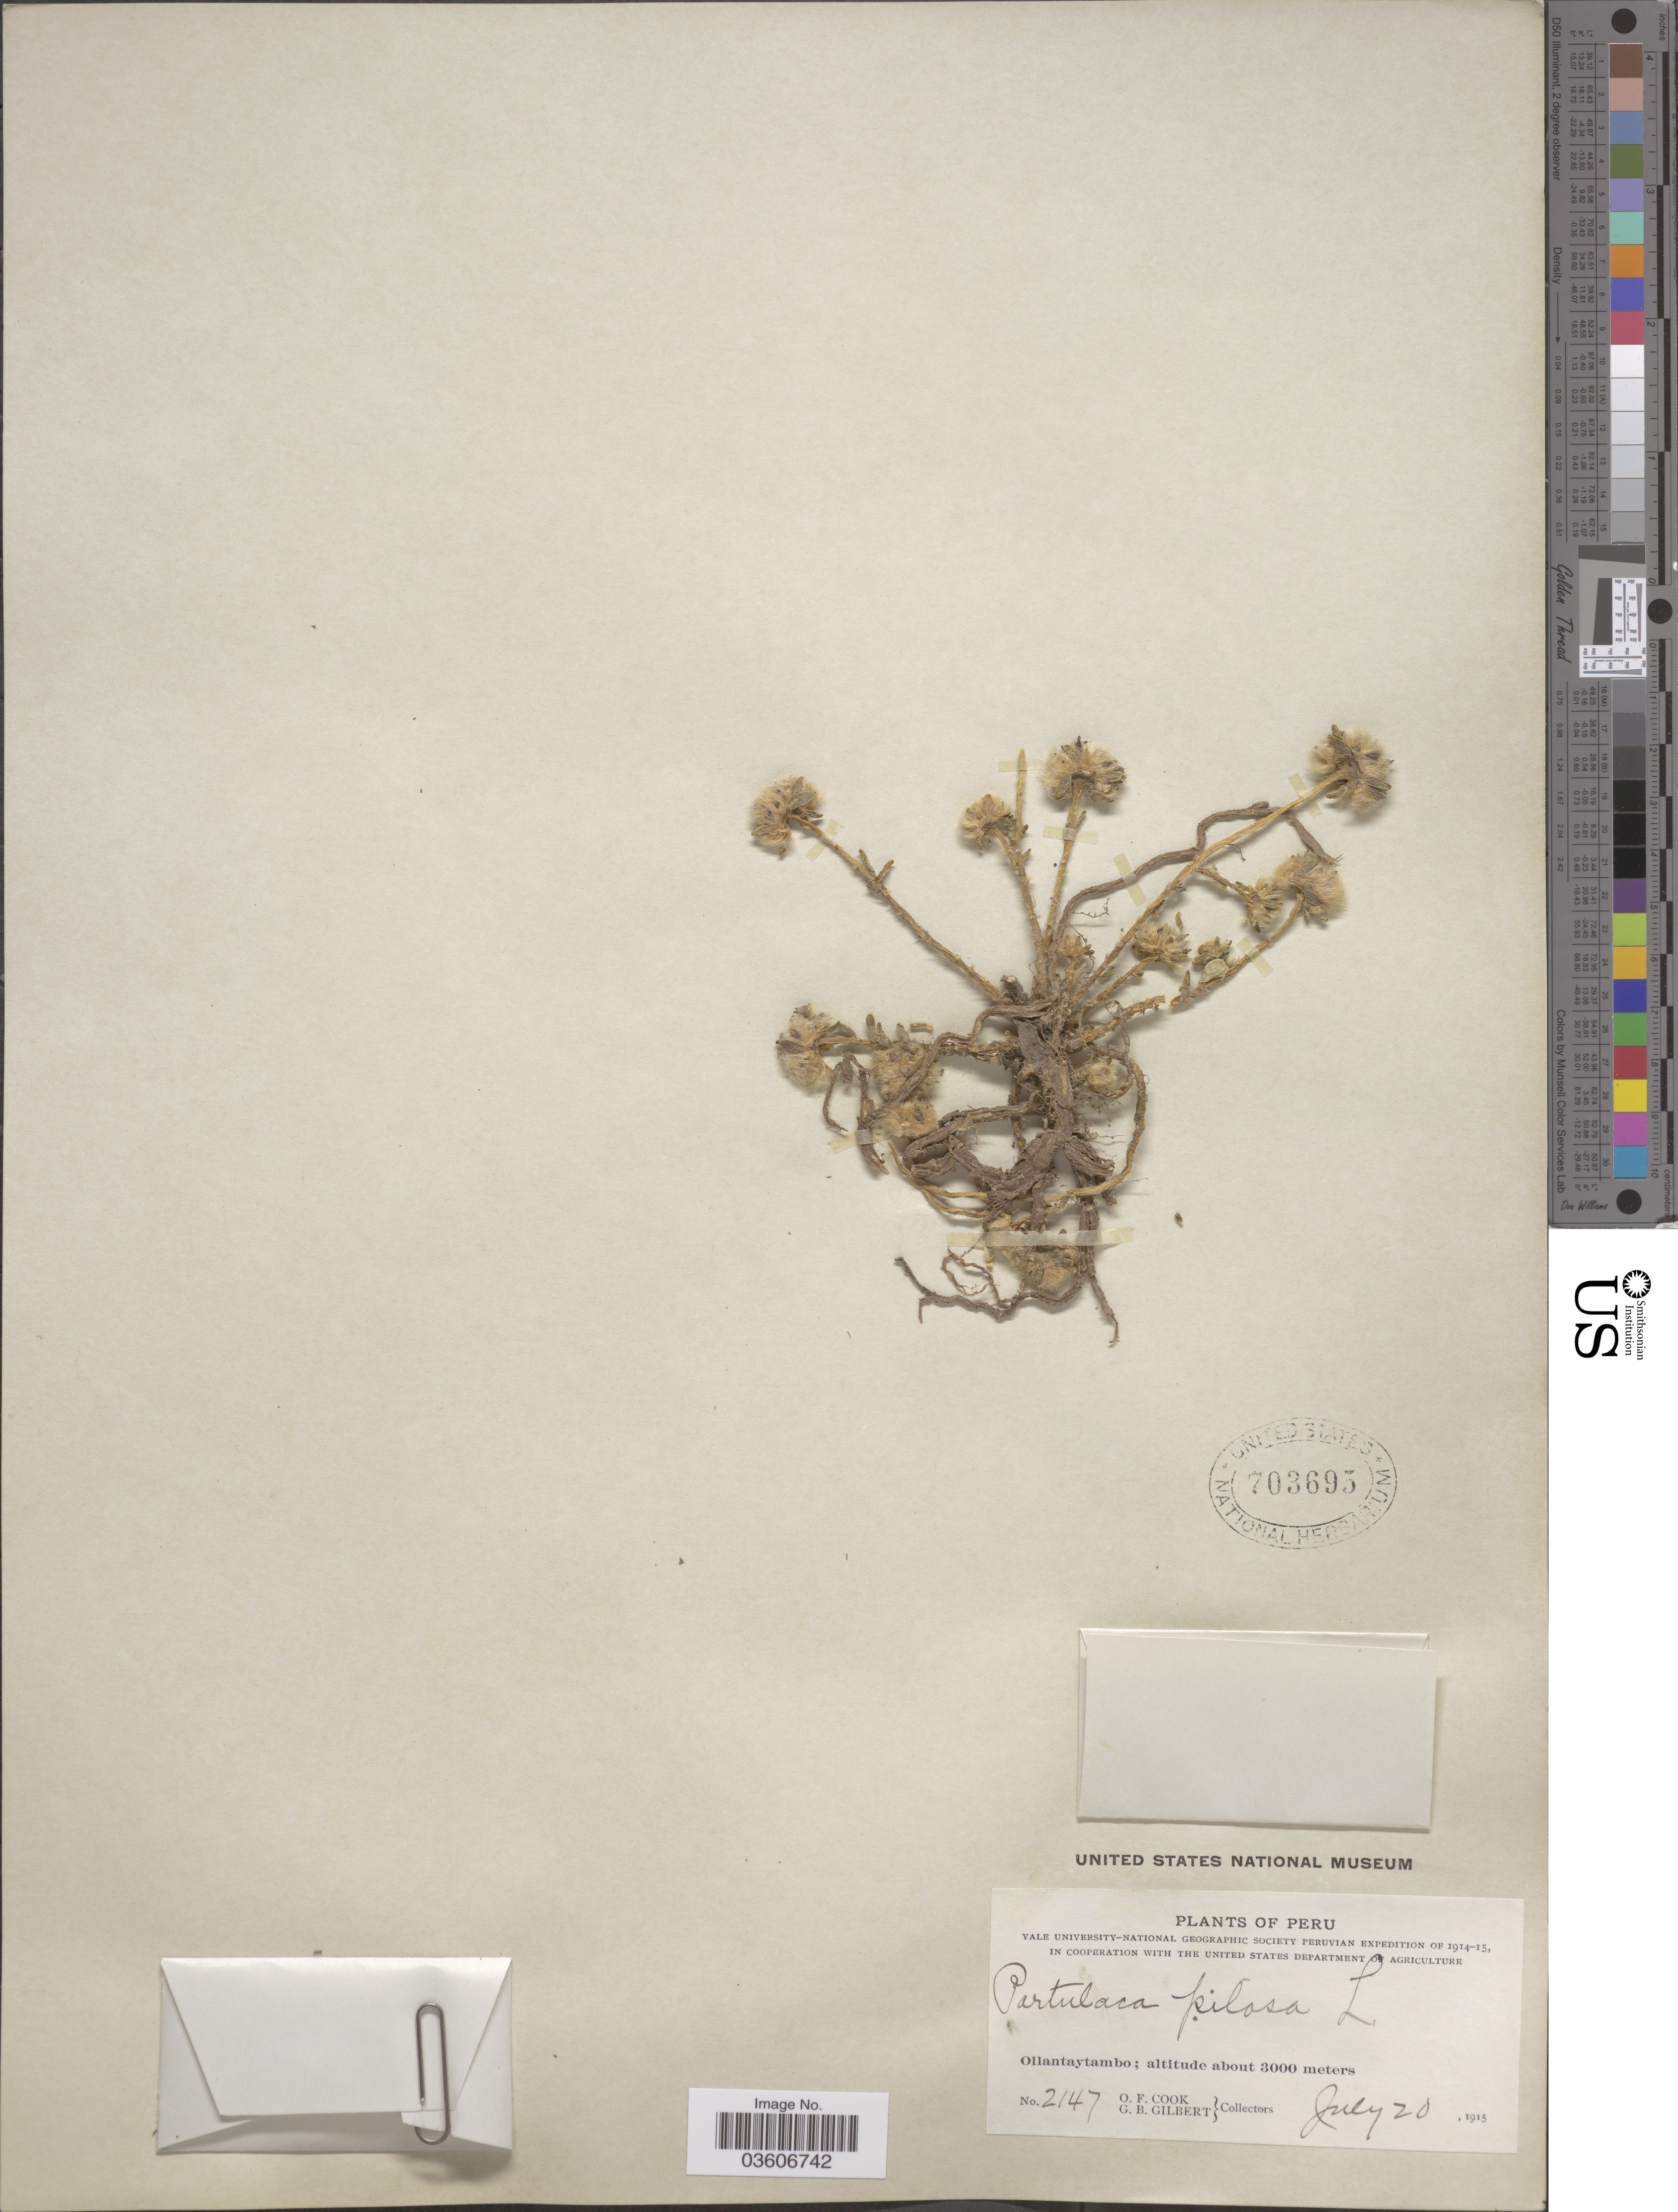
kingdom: Plantae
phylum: Tracheophyta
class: Magnoliopsida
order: Caryophyllales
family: Portulacaceae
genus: Portulaca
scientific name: Portulaca pilosa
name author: L.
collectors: O. F. Cook & G. B. Gilbert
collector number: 2147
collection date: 1915-07-20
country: Peru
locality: Ollantaytambo.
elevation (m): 3000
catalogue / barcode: US 703695